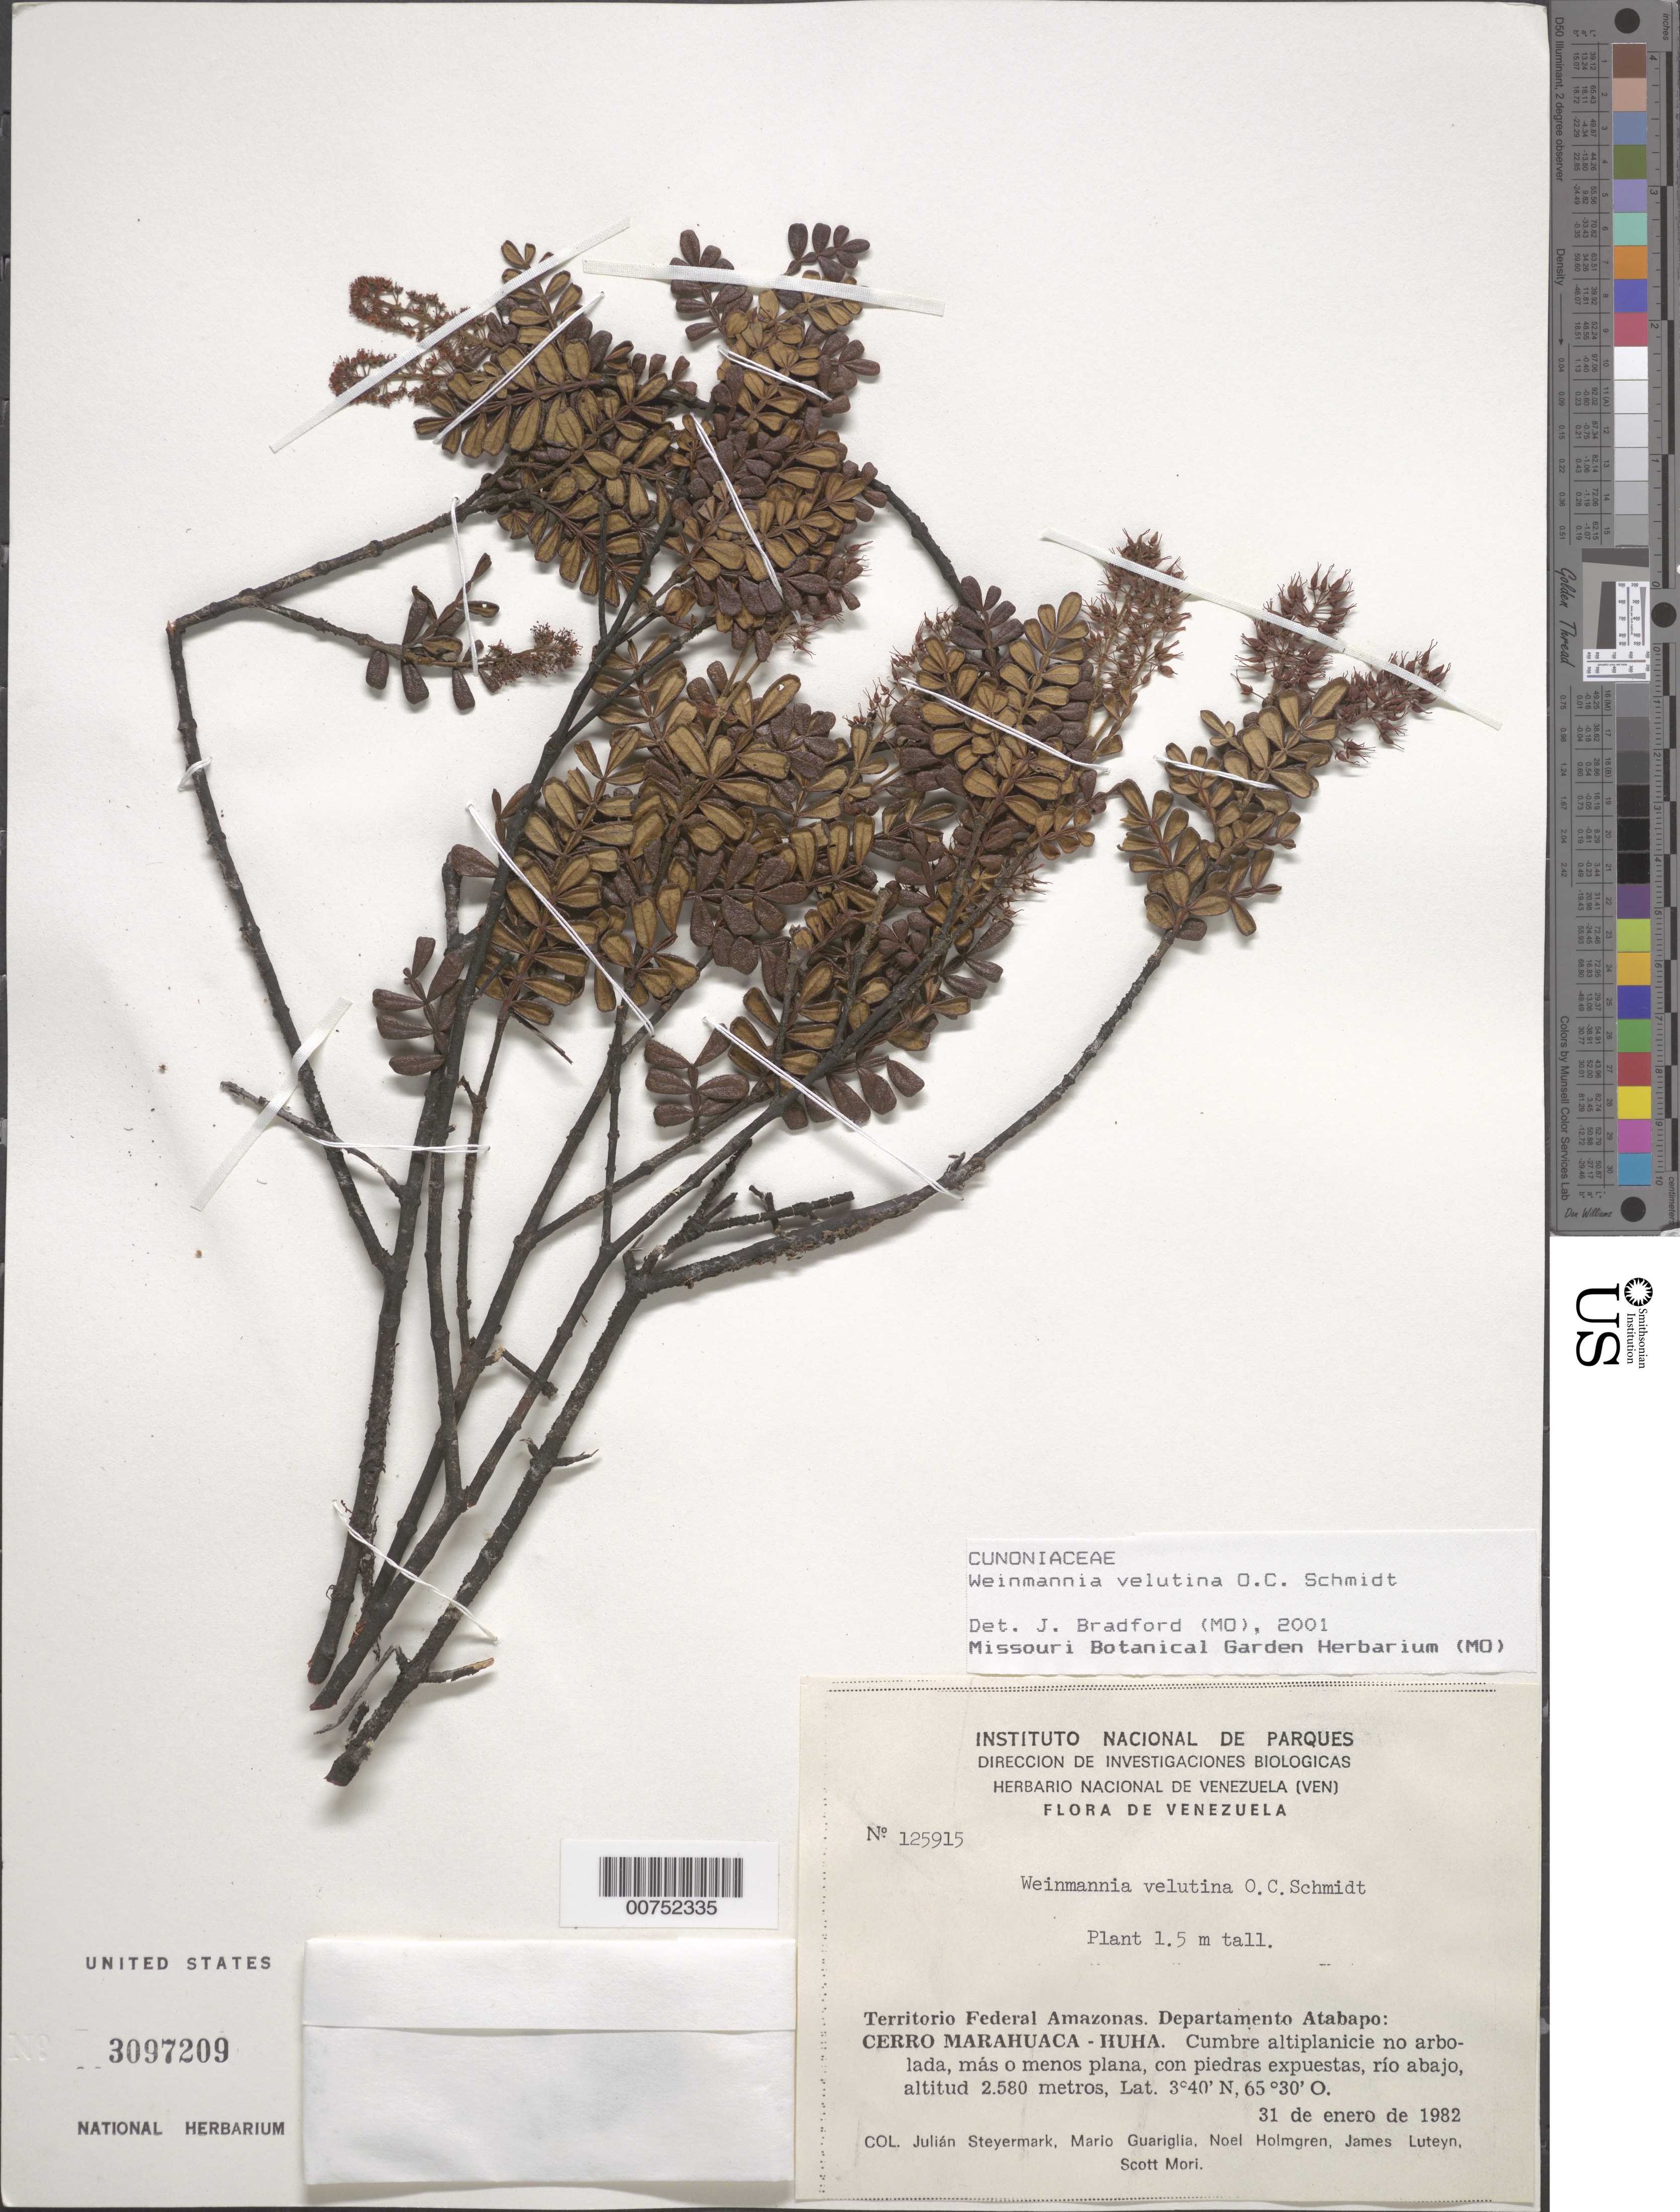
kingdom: Plantae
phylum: Tracheophyta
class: Magnoliopsida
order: Oxalidales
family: Cunoniaceae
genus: Weinmannia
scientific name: Weinmannia velutina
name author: O.C. Schmidt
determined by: Bradford, J. C.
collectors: J. Steyermark, M. Guariglia P., N. H. Holmgren, J. L. Luteyn & S. Mori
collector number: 125915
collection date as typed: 31-Jan-82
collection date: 1982-01-31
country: Venezuela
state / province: Amazonas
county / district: Atabapo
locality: Huha, Cerro Marahuaca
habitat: Cumbre altiplanicie no arbolada, mas o menos plana, con piedras expuestas, rio abajo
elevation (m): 2580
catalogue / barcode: US 3097209